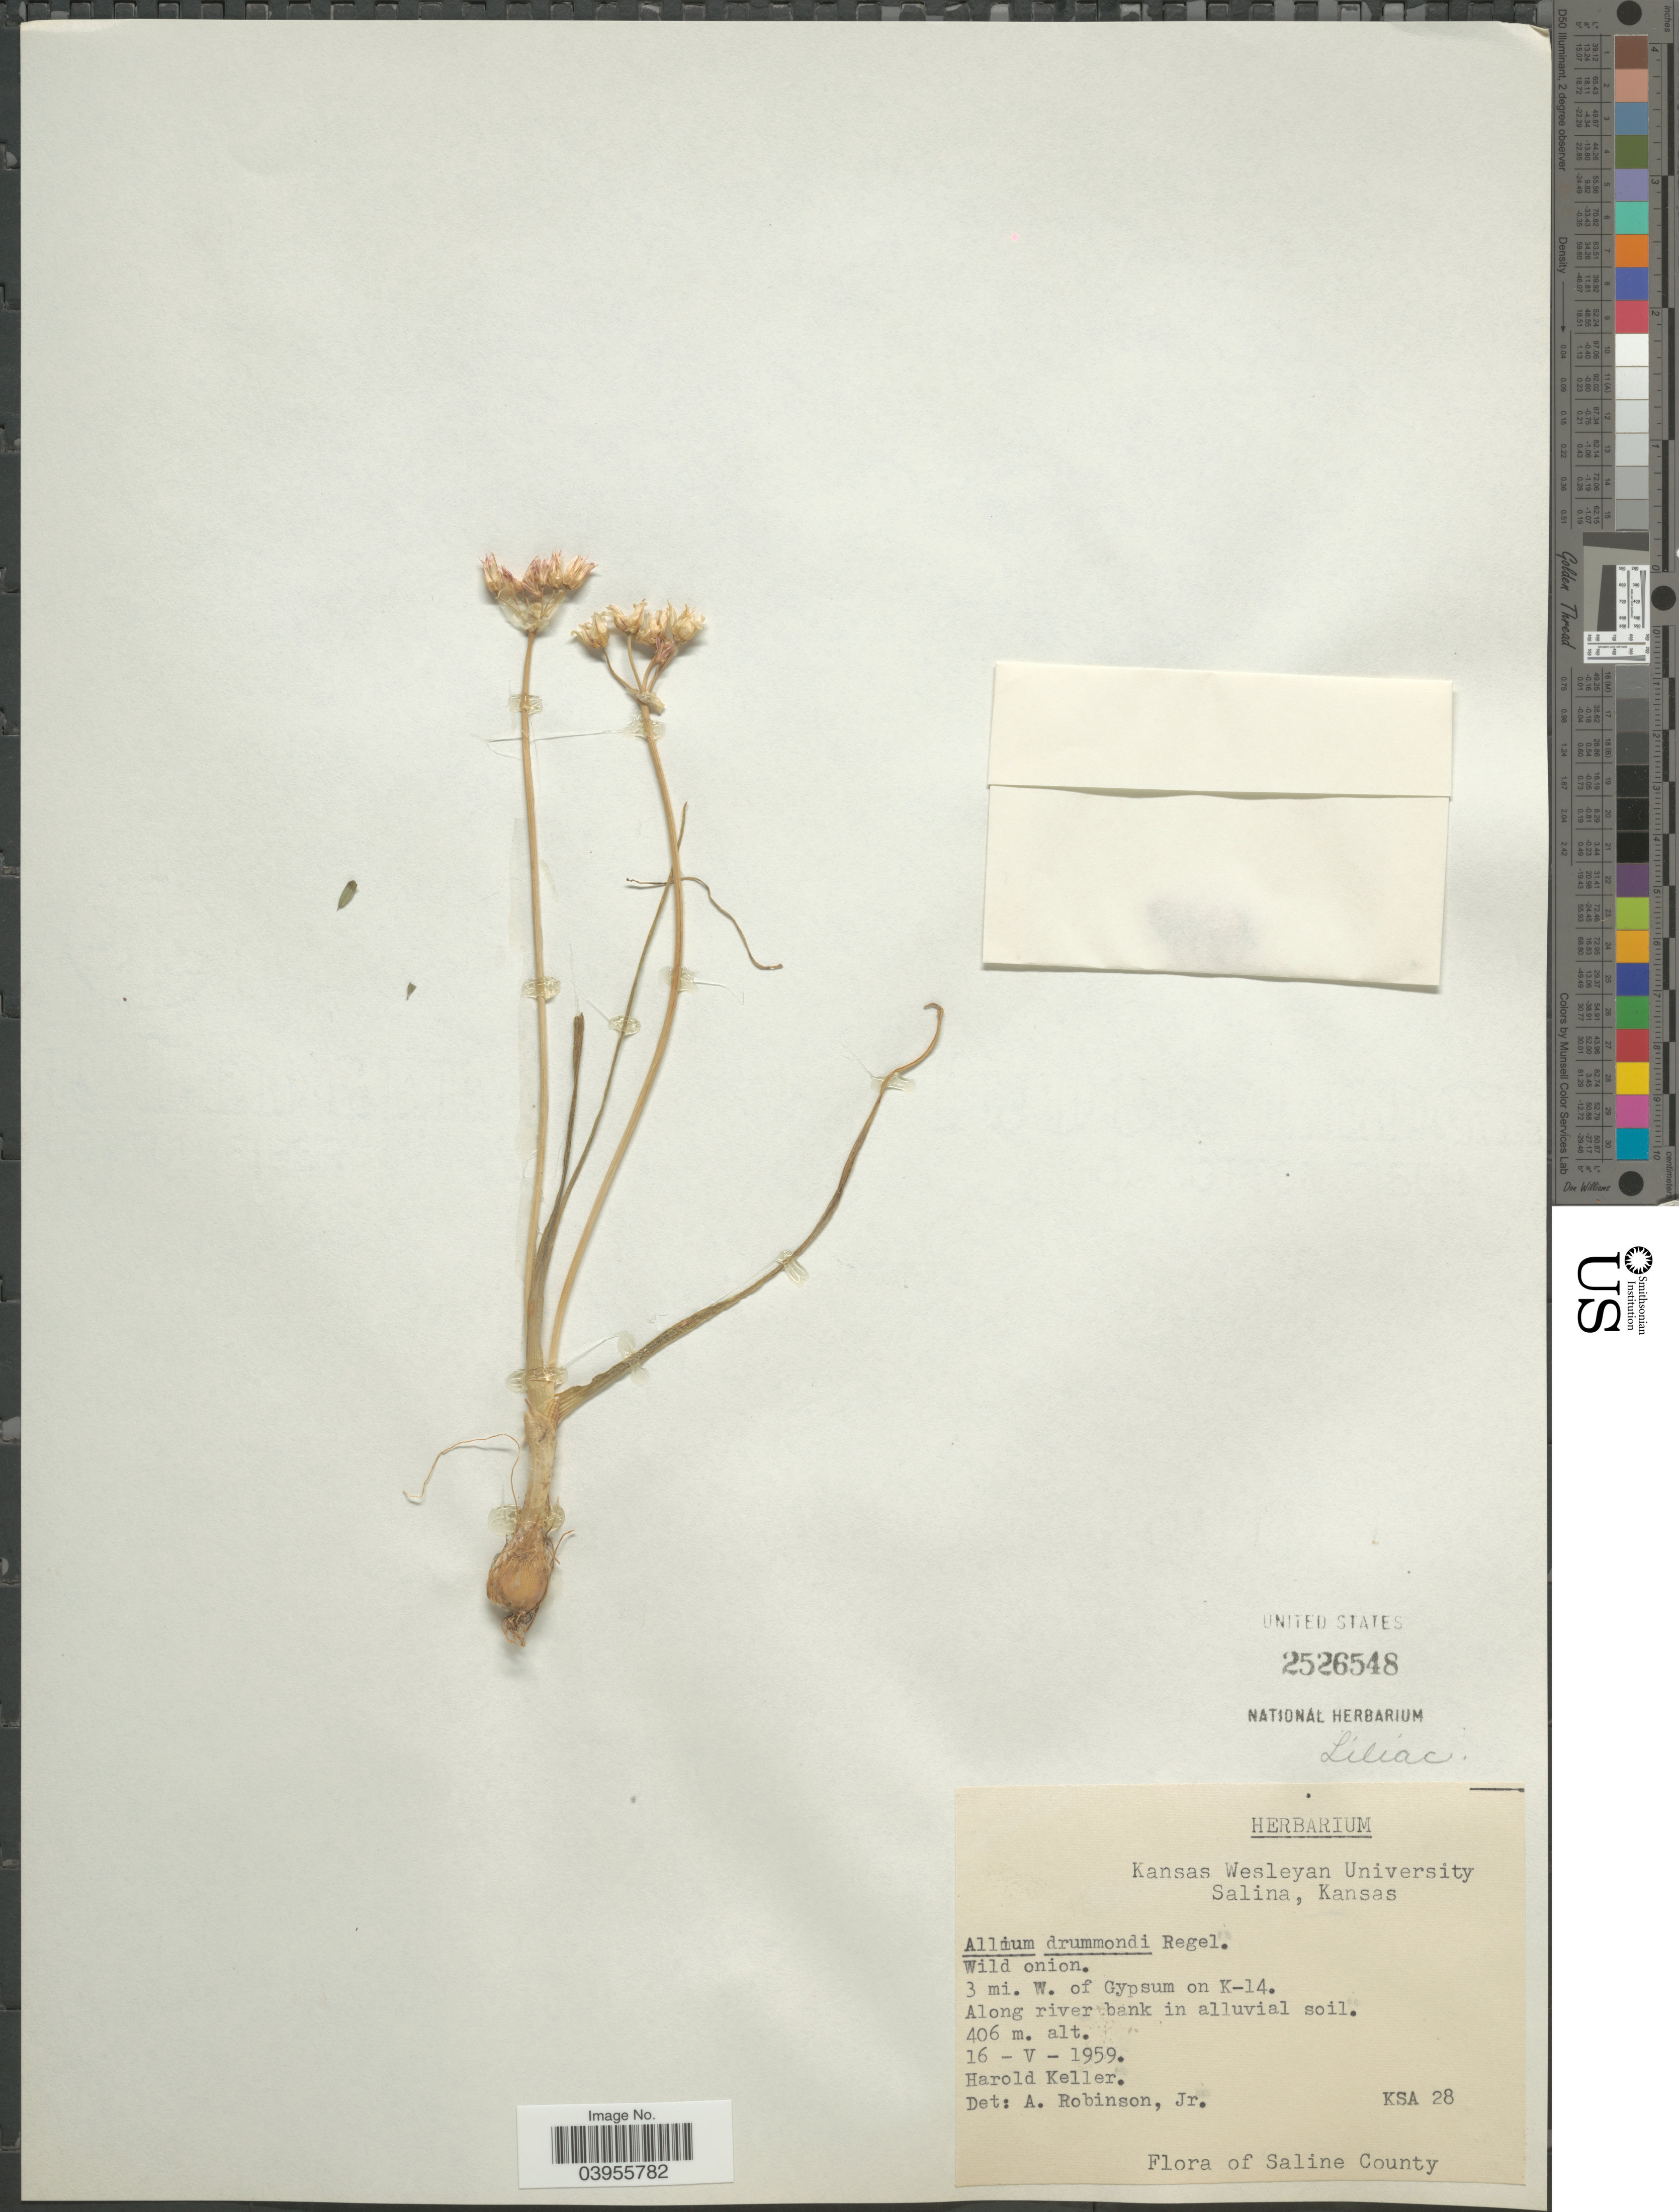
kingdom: Plantae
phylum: Tracheophyta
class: Liliopsida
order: Asparagales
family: Amaryllidaceae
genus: Allium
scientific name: Allium drummondii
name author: Regel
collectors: H. Keller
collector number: KSA28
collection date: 1959-05-16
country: United States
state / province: Kansas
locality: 3 mi. W. of Gypsum on K-14. Saline County.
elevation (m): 406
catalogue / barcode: US 2526548